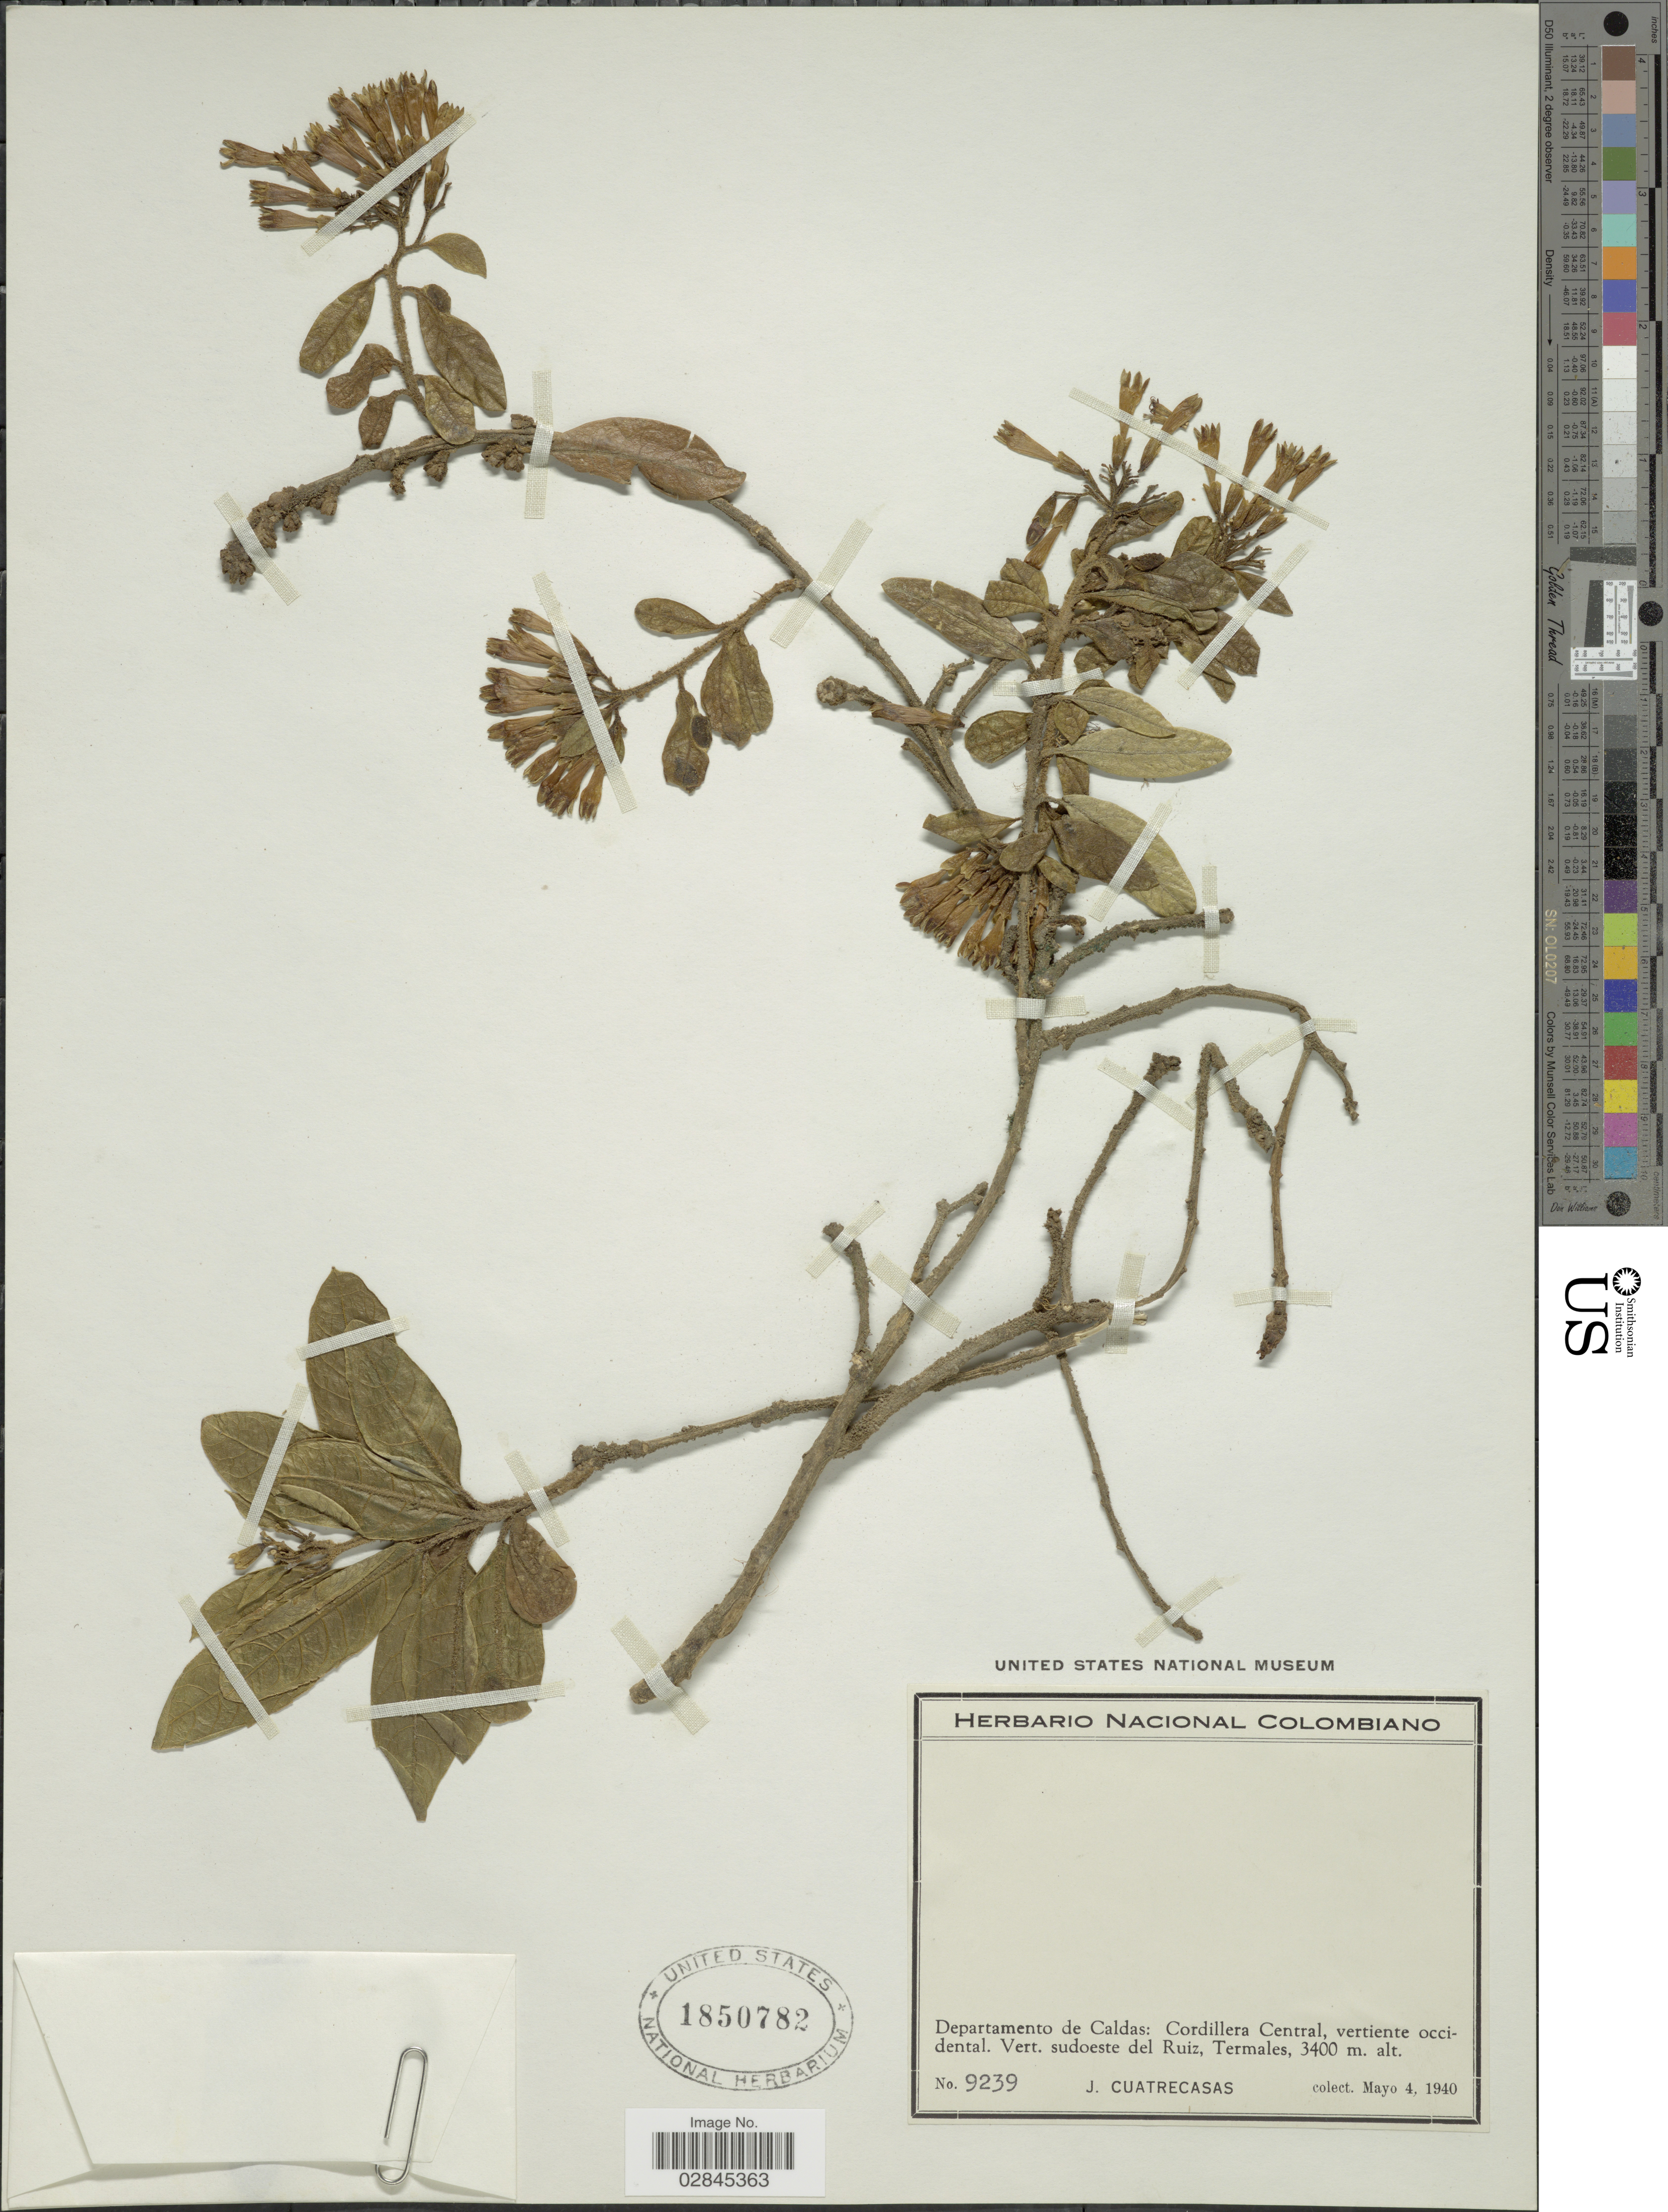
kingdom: Plantae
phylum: Tracheophyta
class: Magnoliopsida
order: Solanales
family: Solanaceae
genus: Cestrum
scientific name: Cestrum sp.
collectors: J. Cuatrecasas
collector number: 9239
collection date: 1940-05-04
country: Colombia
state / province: Caldas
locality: Departamento de Caldas: Cordillera Central, vertiente occidental. Vert. sudoeste del Ruiz, Termales.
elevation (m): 3400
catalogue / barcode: US 1850782